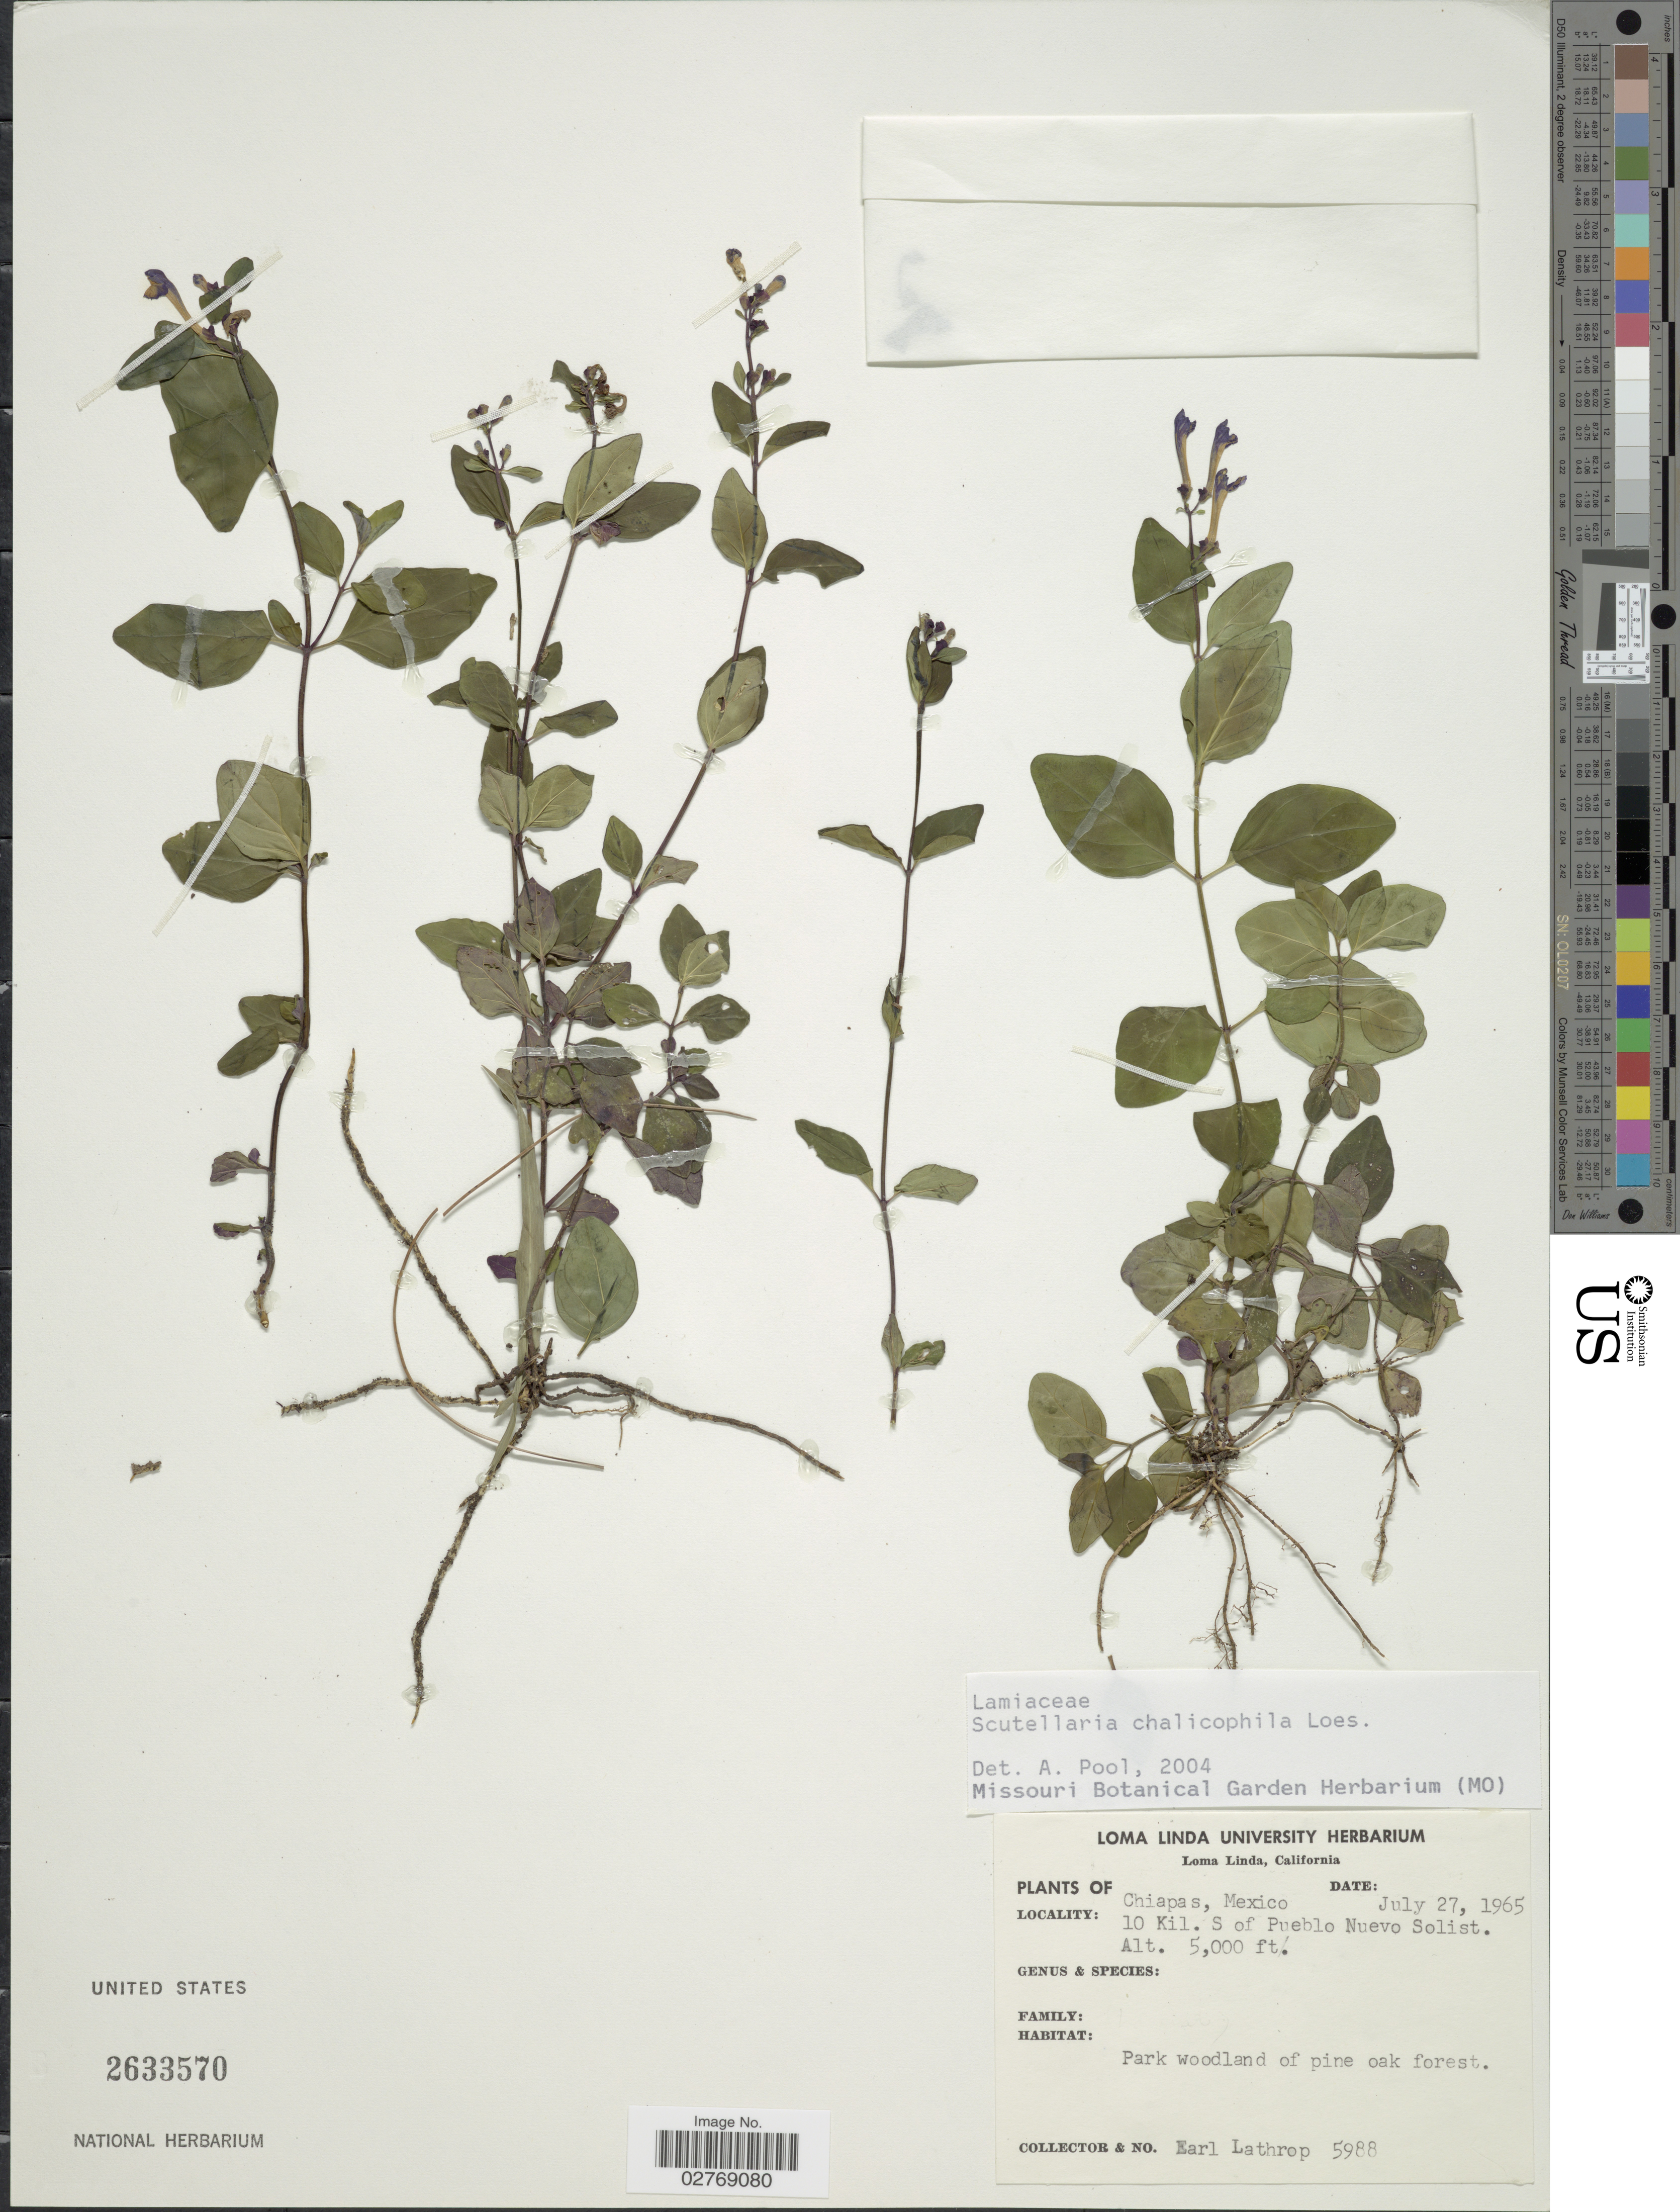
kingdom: Plantae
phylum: Tracheophyta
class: Magnoliopsida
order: Lamiales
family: Lamiaceae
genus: Scutellaria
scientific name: Scutellaria chalicophila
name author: Loes.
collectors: E. W. Lathrop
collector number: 5988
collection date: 1965-07-27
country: Mexico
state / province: Chiapas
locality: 10 Kil. S of Pueblo Nuevo Solist.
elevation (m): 1524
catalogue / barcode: US 2633570